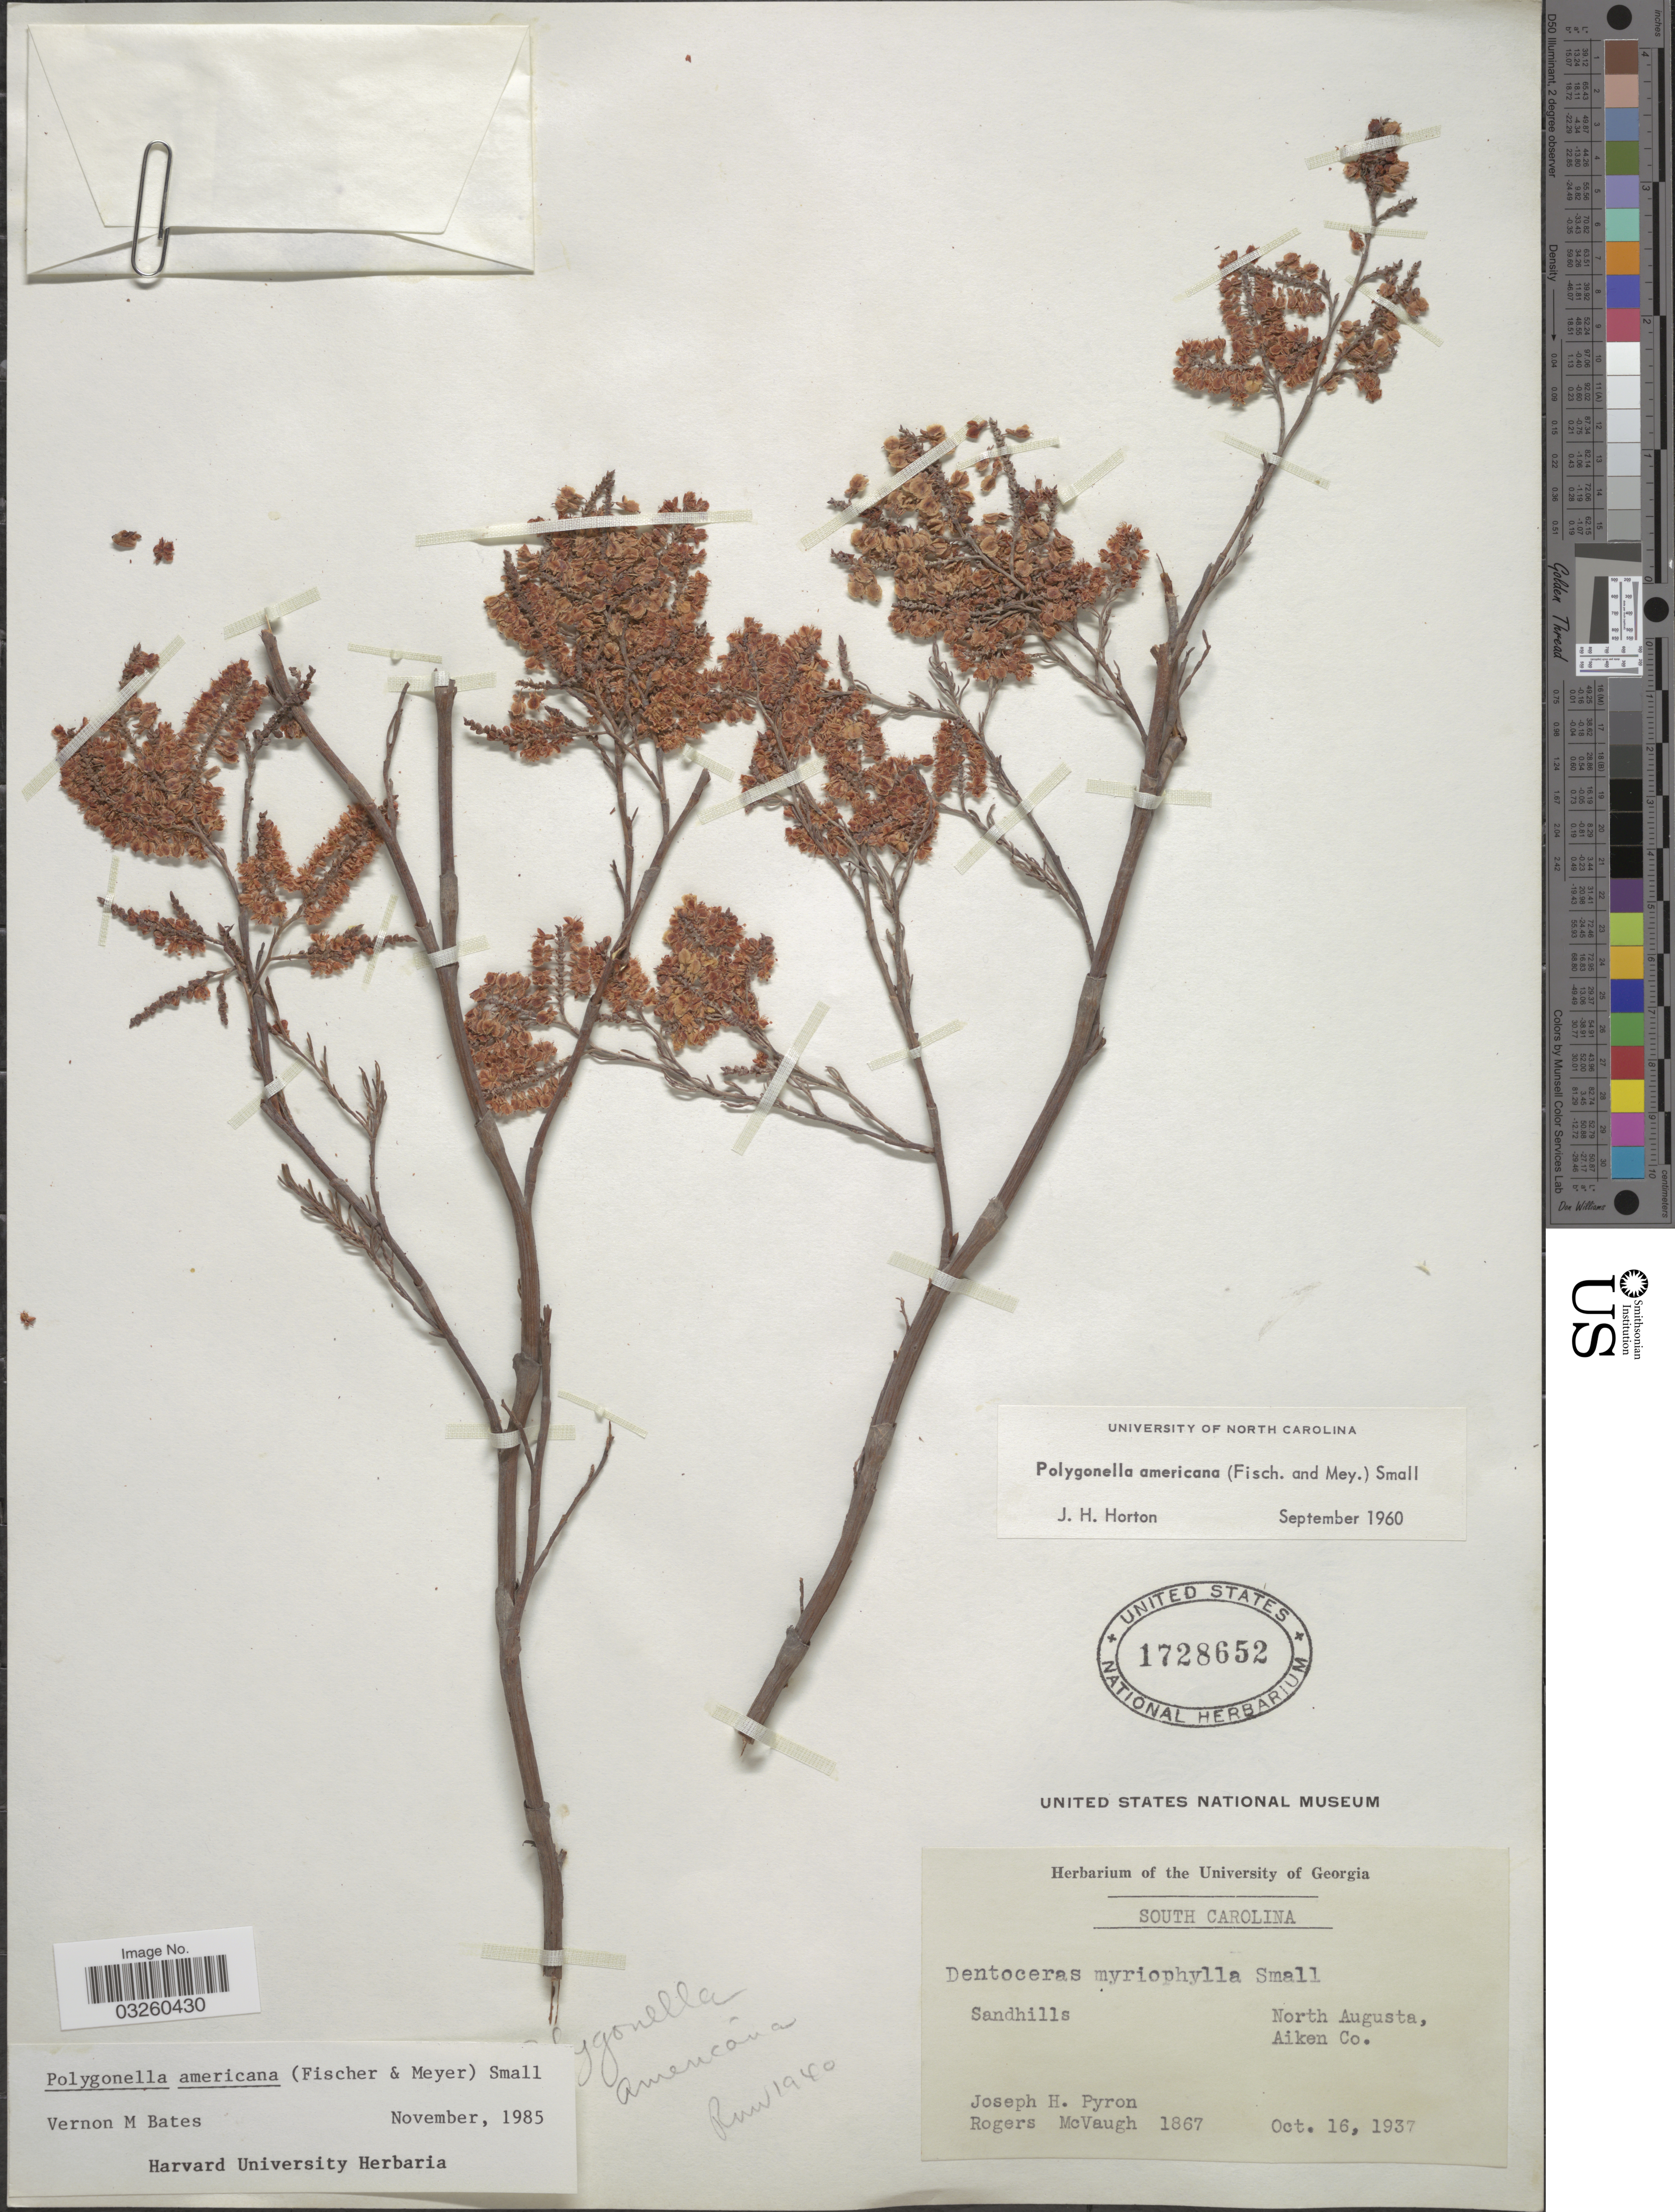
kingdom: Plantae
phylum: Tracheophyta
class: Magnoliopsida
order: Caryophyllales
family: Polygonaceae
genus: Polygonella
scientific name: Polygonella americana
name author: (Fisch. & C.A. Mey.) Small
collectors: J. H. Pyron & R. McVaugh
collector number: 1867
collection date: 1937-10-16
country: United States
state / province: South Carolina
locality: Sandhills, North Augusta, Aiken Co.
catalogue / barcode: US 1728652